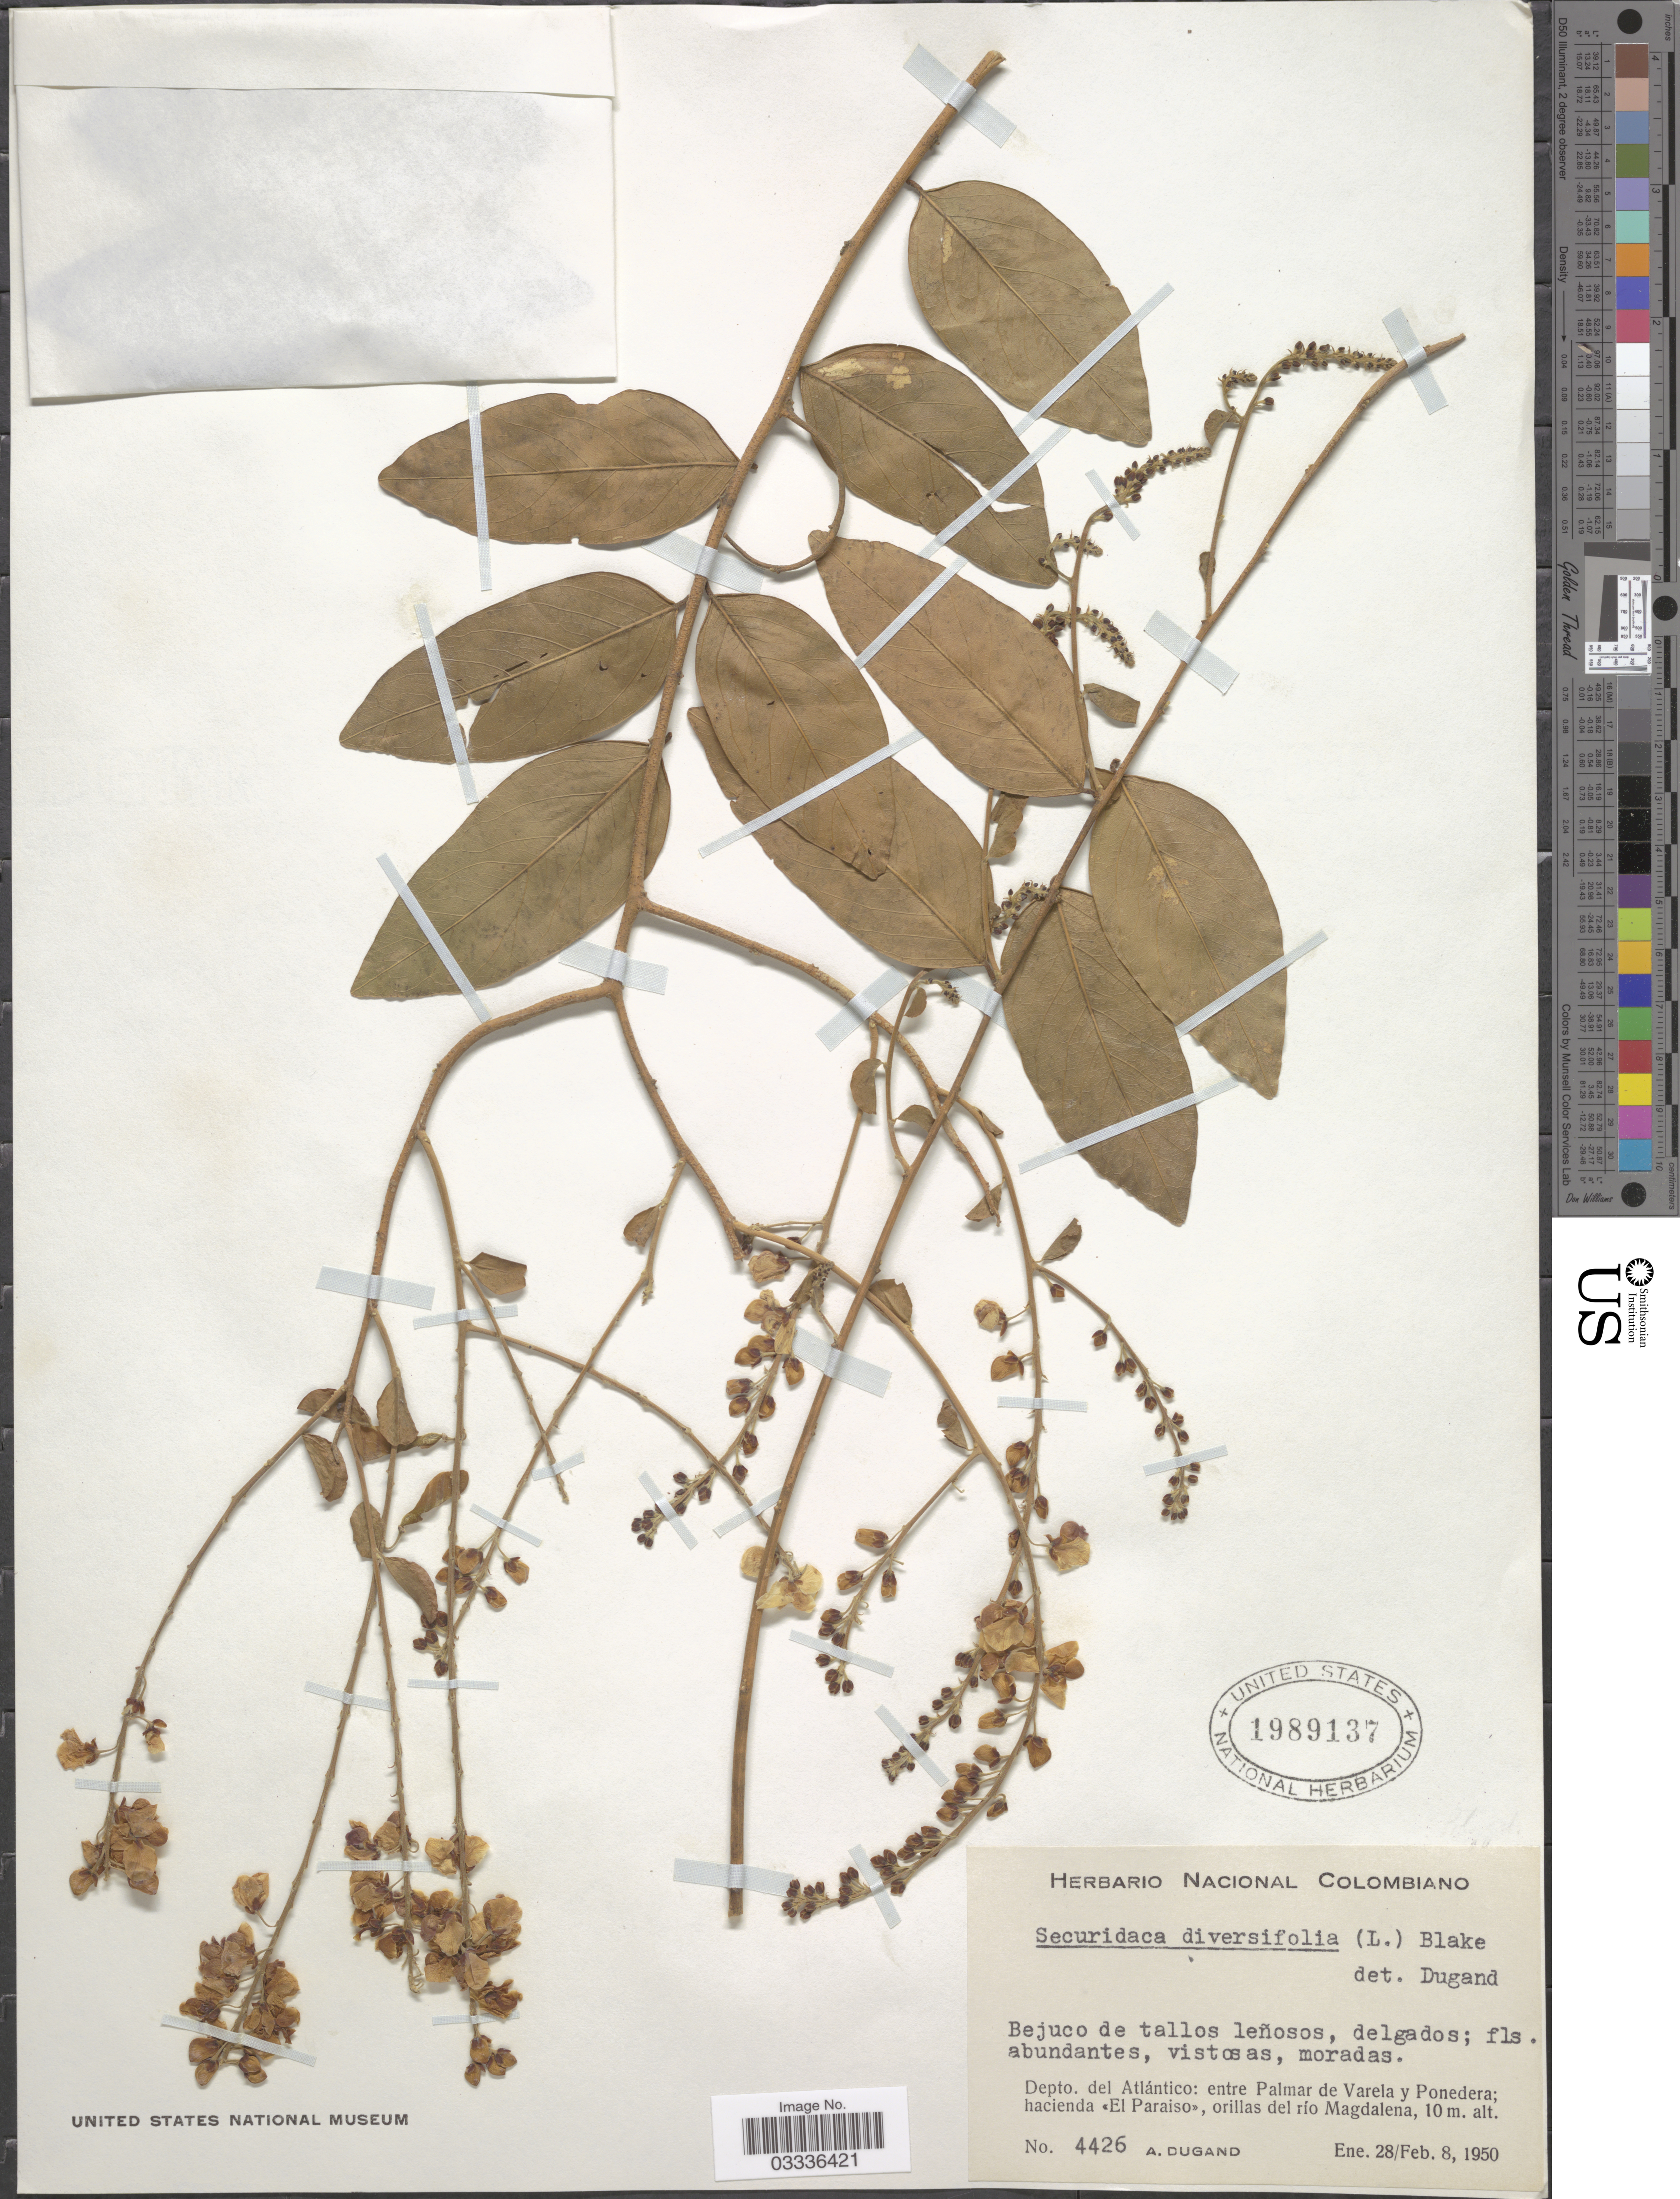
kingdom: Plantae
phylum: Tracheophyta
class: Magnoliopsida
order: Fabales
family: Polygalaceae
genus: Securidaca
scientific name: Securidaca diversifolia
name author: (L.) S.F. Blake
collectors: A. Dugand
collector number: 4426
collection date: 1950-01-28/1950-02-08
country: Colombia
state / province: Atlántico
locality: Depto. del Atlántico: entre Palmar de Varela y Ponedera; hacienda <<El Paraiso>>, orillas del río Magdalena.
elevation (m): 10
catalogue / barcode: US 1989137